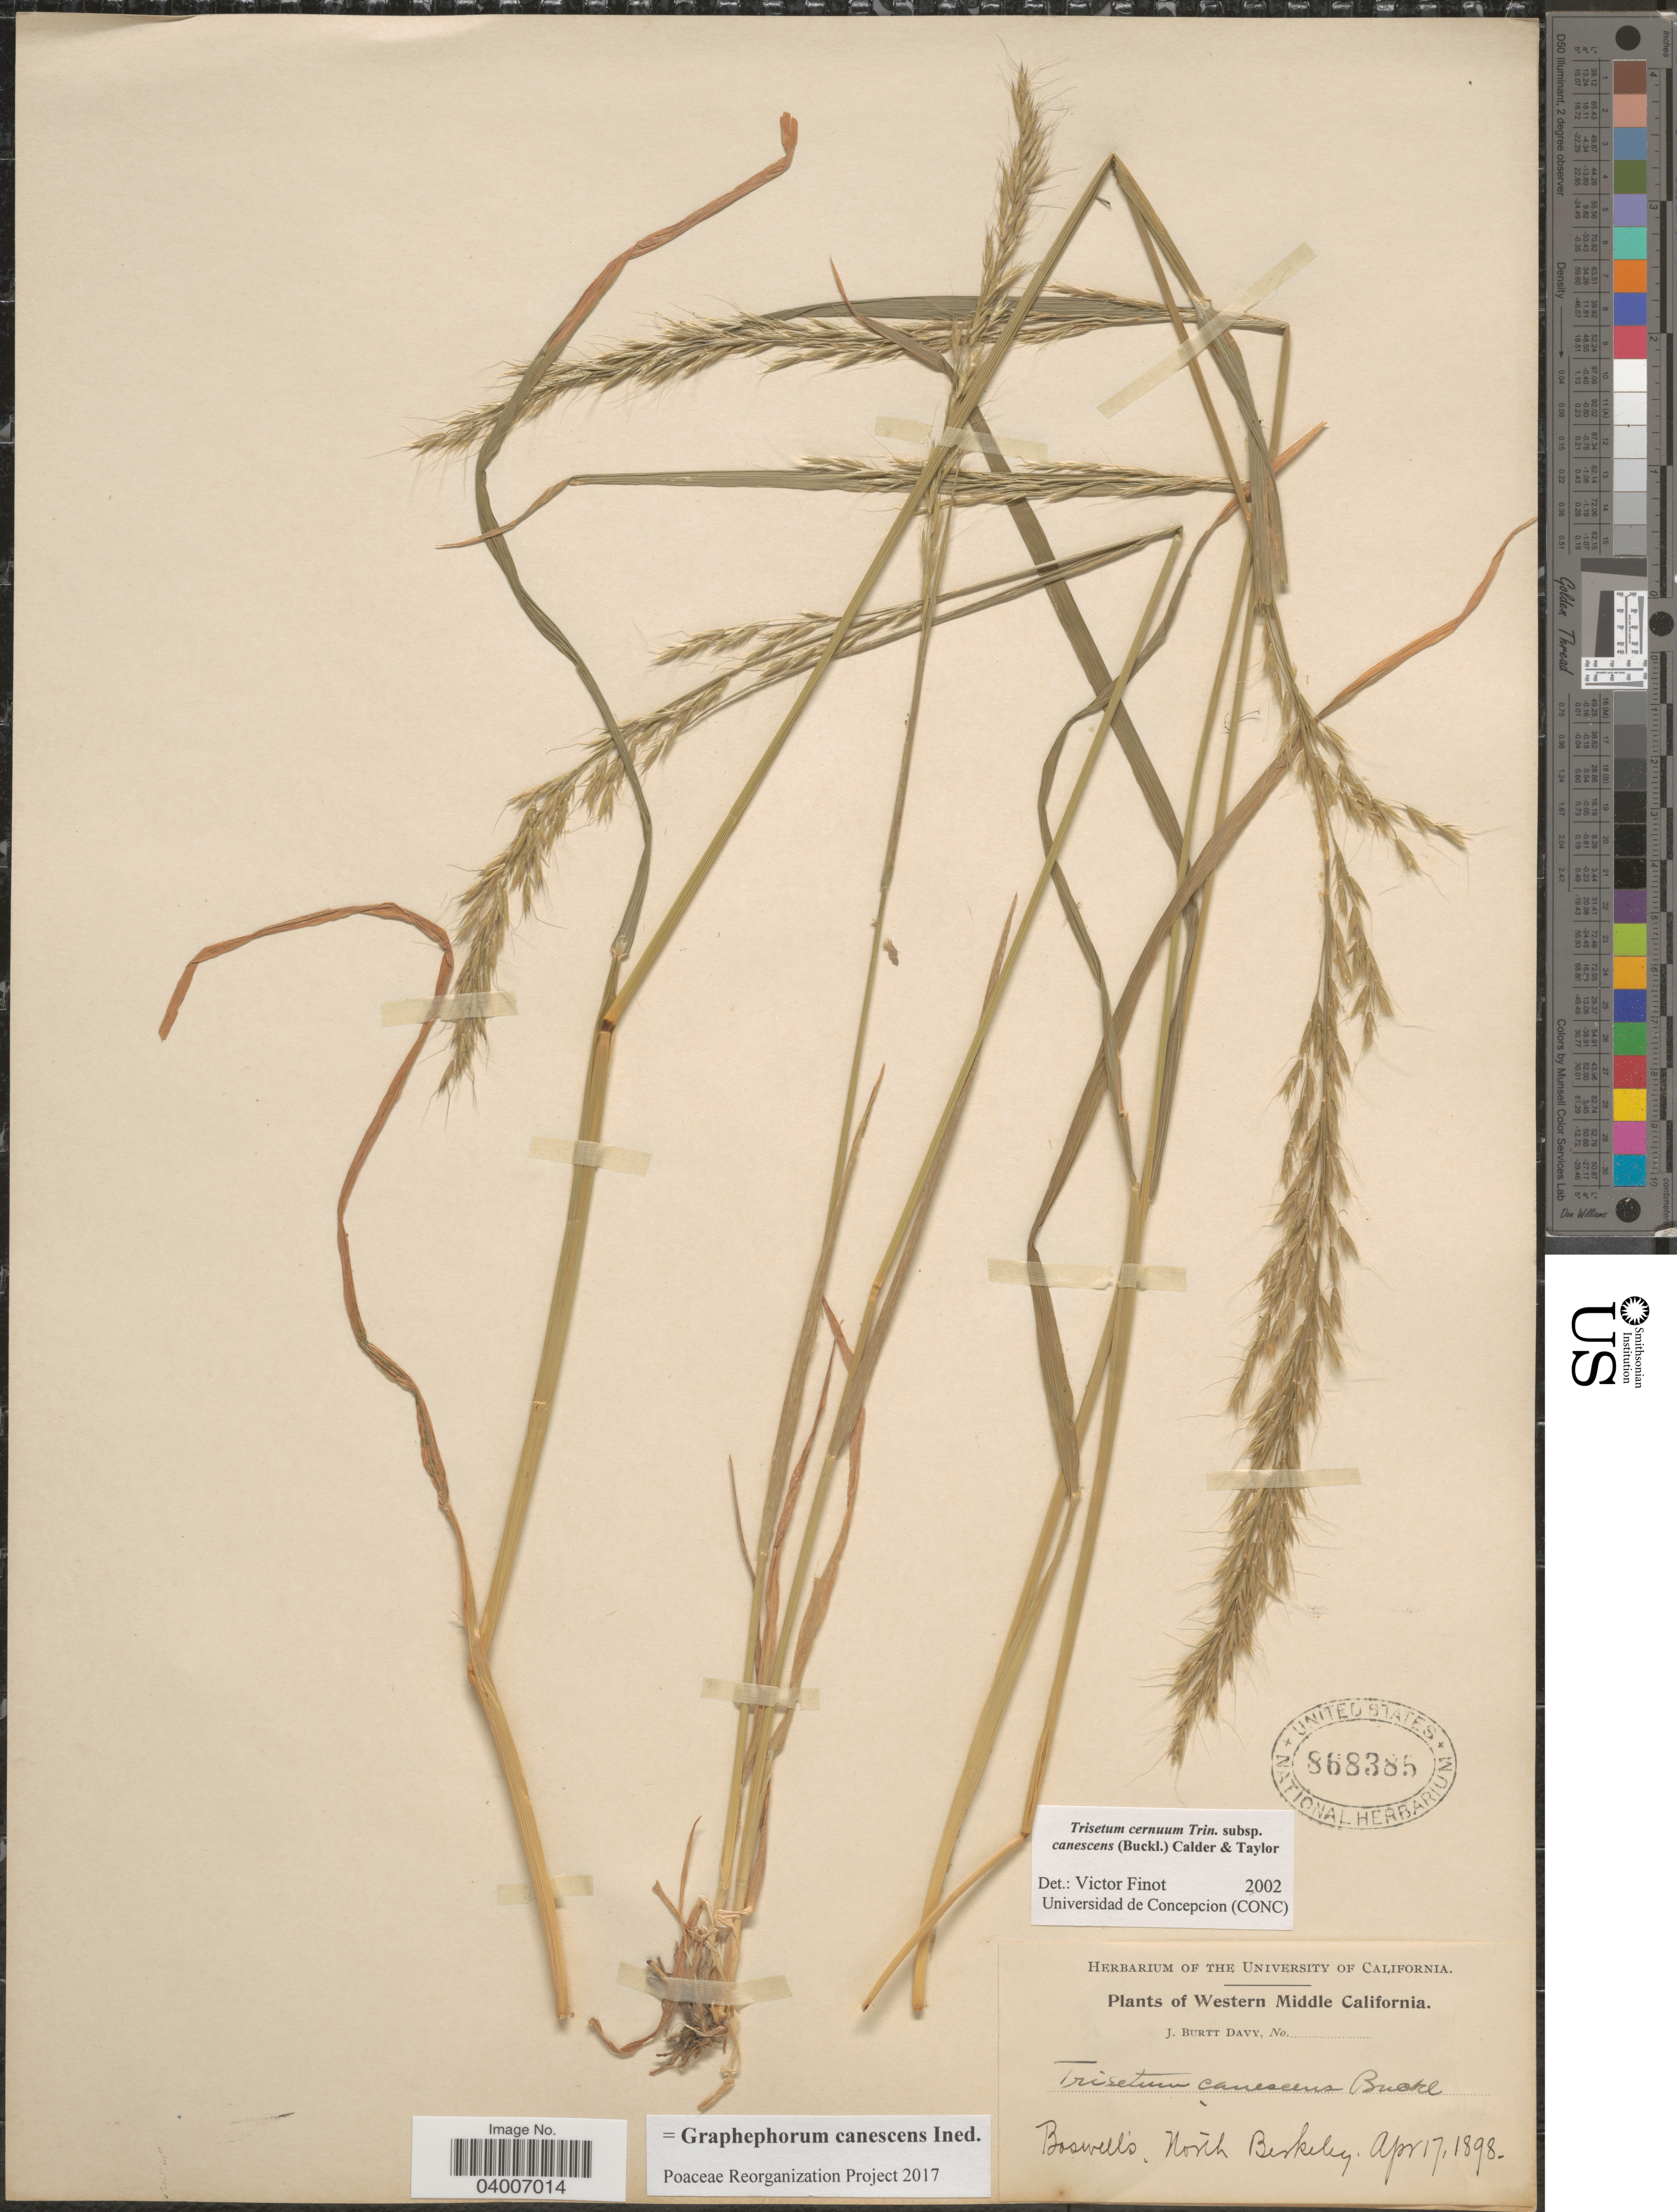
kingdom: Plantae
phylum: Tracheophyta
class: Liliopsida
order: Poales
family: Poaceae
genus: Graphephorum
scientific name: Graphephorum canescens ined.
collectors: J. Burtt Davy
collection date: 1898-04-17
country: United States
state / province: California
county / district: Alameda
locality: Western Middle California. Boswell's North Berkeley.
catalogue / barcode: US 868385